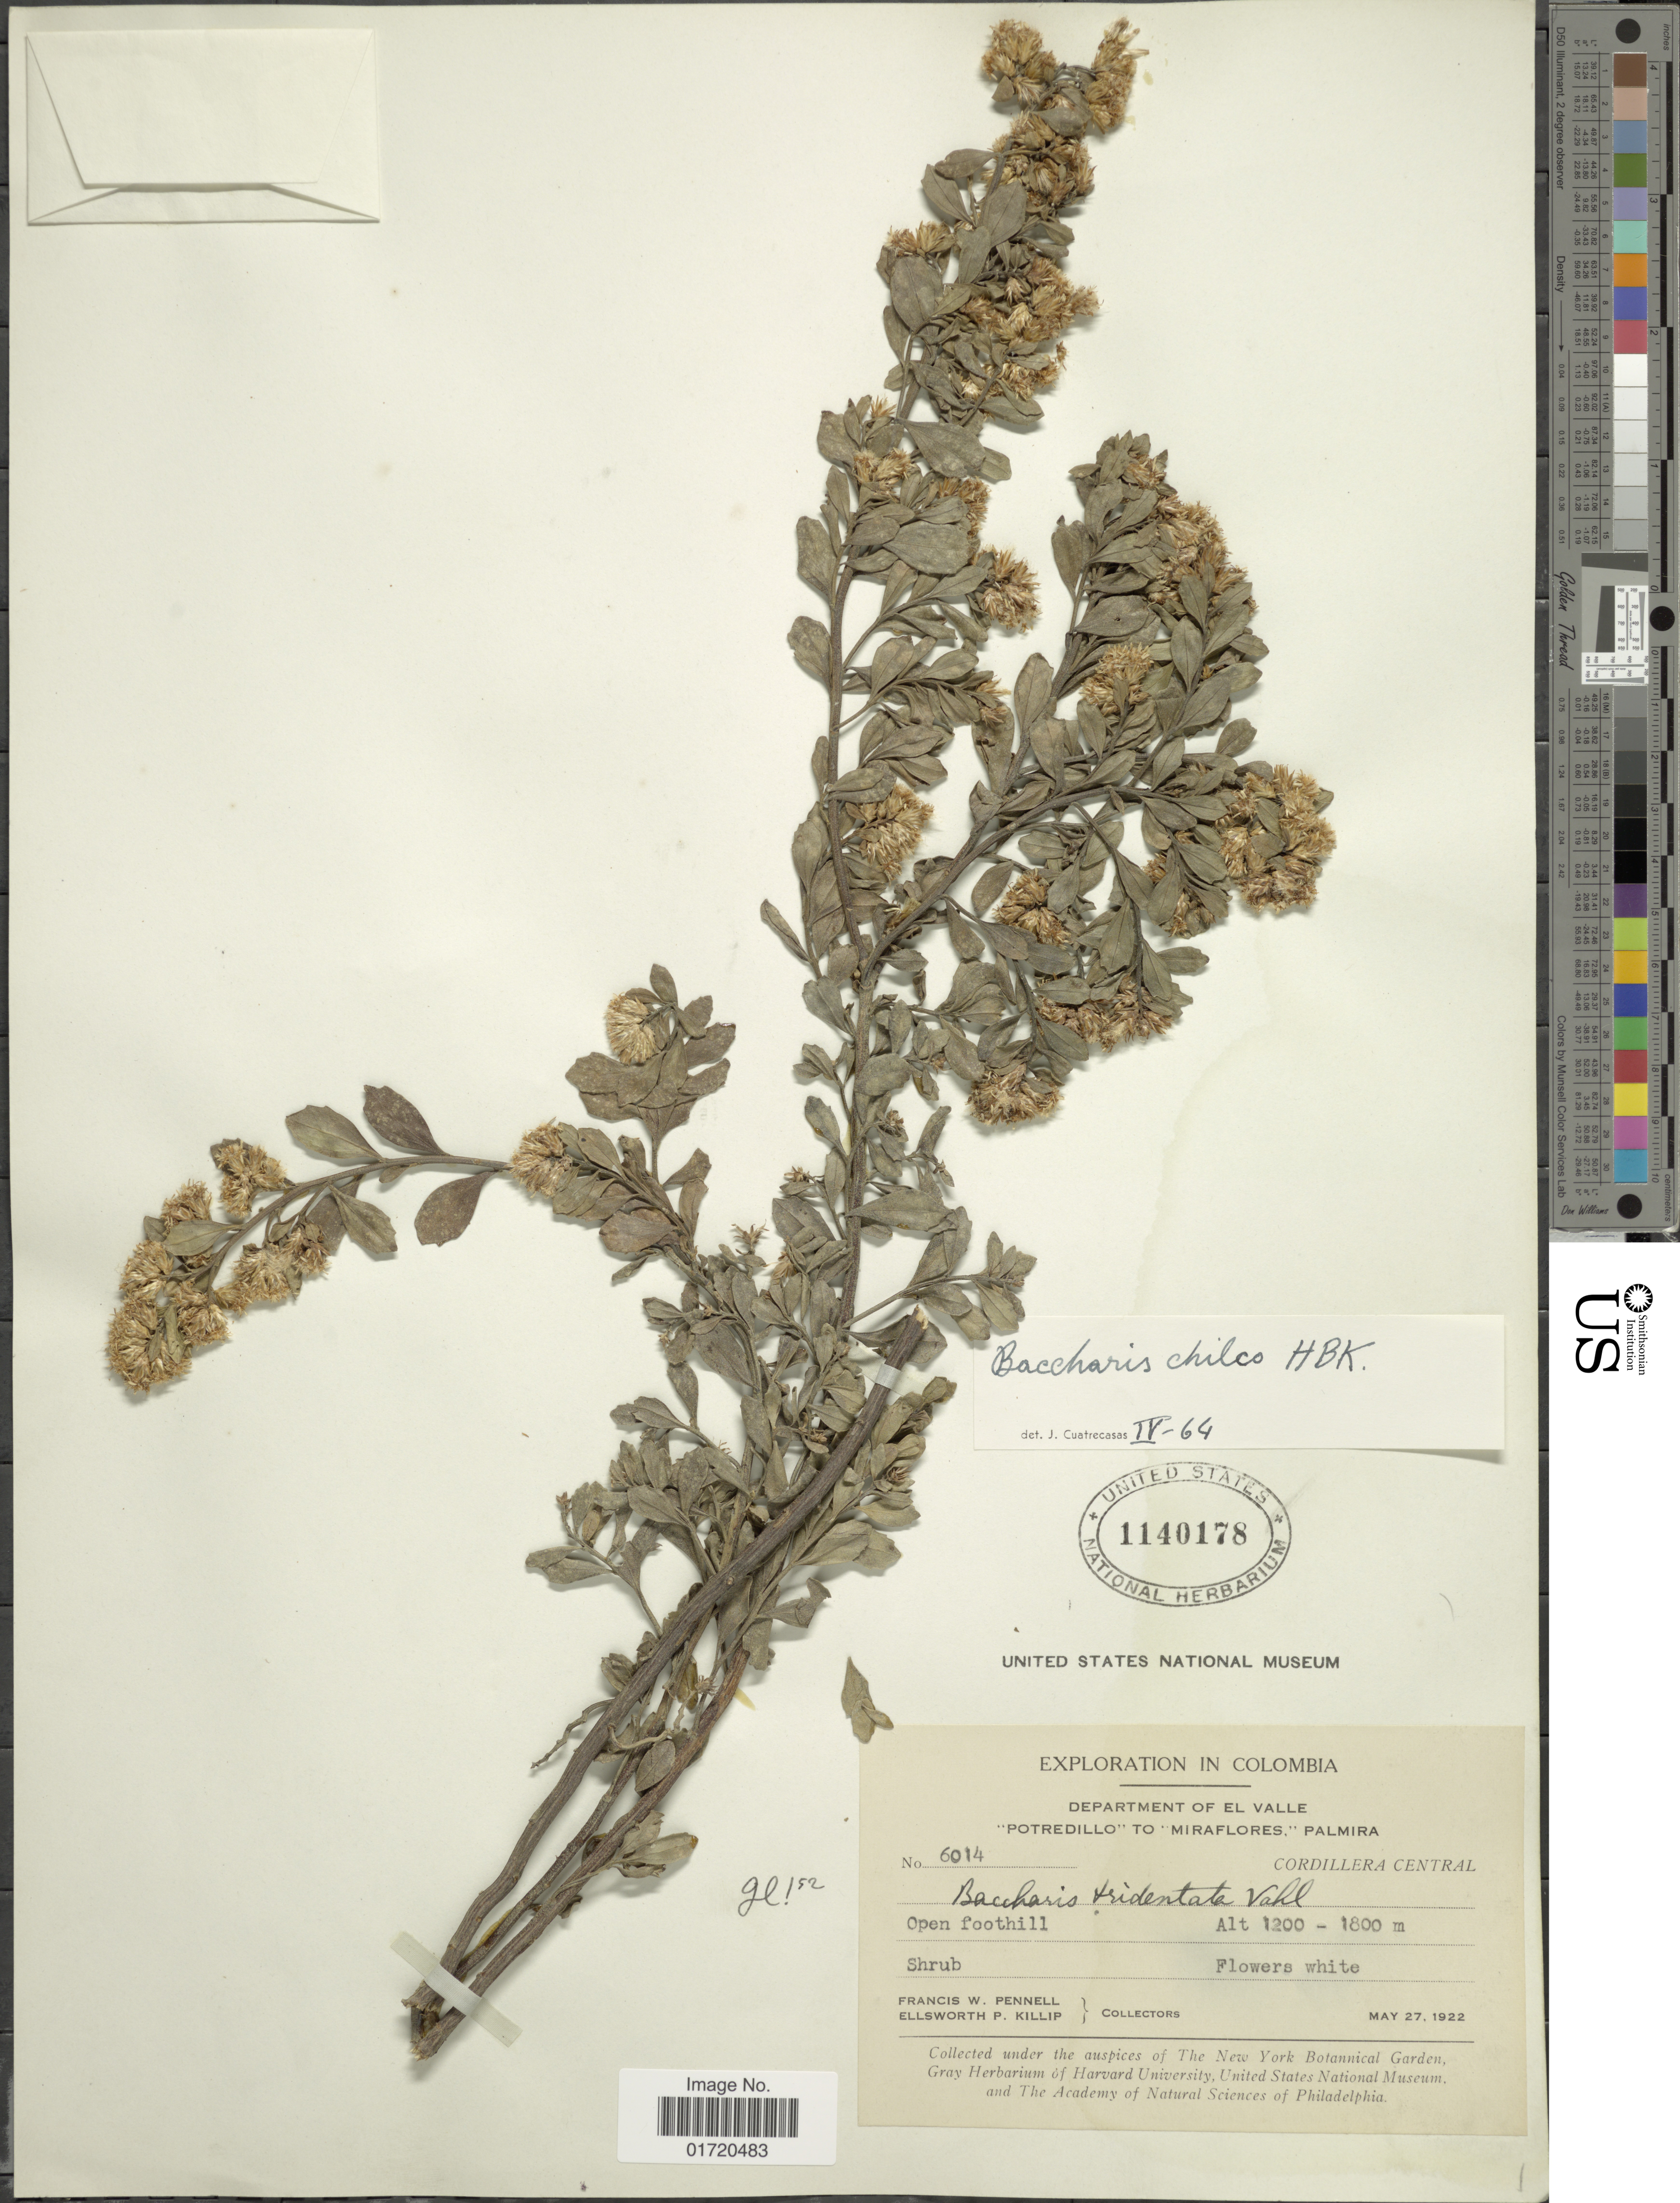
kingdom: Plantae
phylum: Tracheophyta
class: Magnoliopsida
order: Asterales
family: Asteraceae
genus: Baccharis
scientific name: Baccharis chilco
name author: Kunth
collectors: F. W. Pennell & E. P. Killip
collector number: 6014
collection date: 1922-05-27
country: Colombia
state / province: Valle del Cauca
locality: Department of El Valle. Potredillo to :Miraflores Palmira. Cordillera Central.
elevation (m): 1200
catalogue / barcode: US 1140178